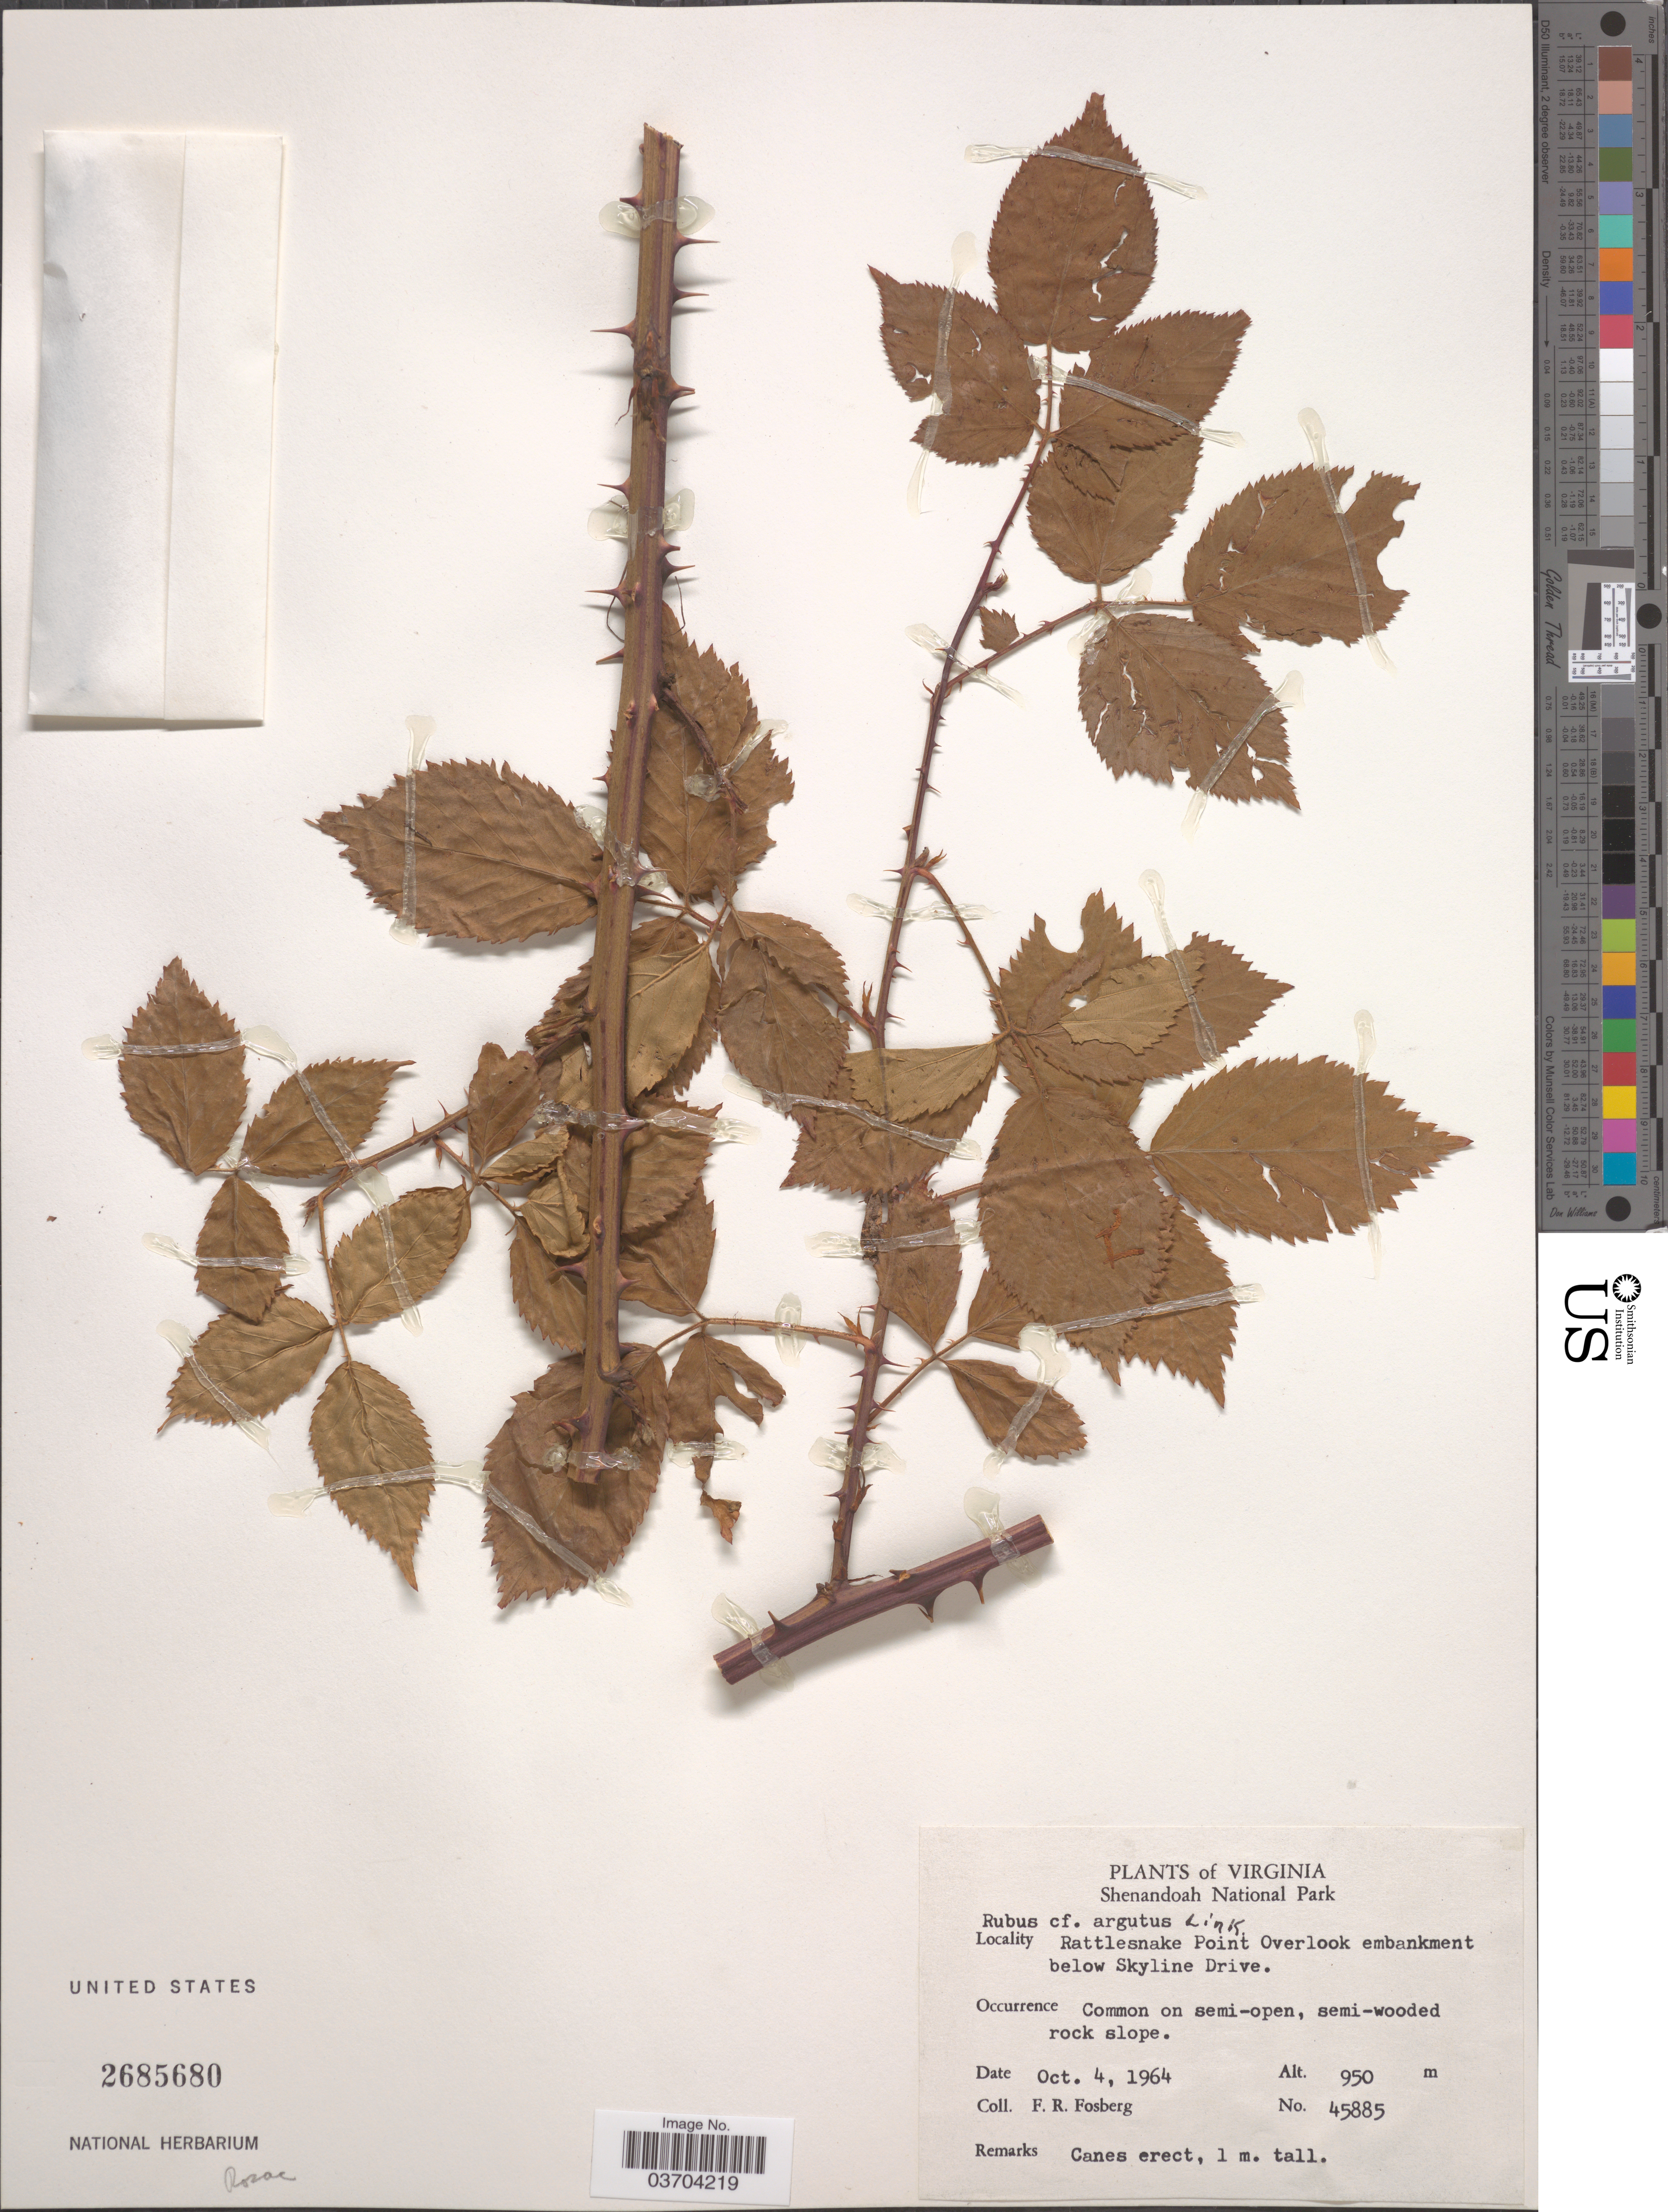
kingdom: Plantae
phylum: Tracheophyta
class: Magnoliopsida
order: Rosales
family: Rosaceae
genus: Rubus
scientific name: Rubus argutus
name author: Link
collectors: F. R. Fosberg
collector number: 45885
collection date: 1964-10-04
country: United States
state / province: Virginia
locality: Shenandoah national Park. Rattlesnake Point Overlook embankment below Skyline Drive.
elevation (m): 950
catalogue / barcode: US 2685680